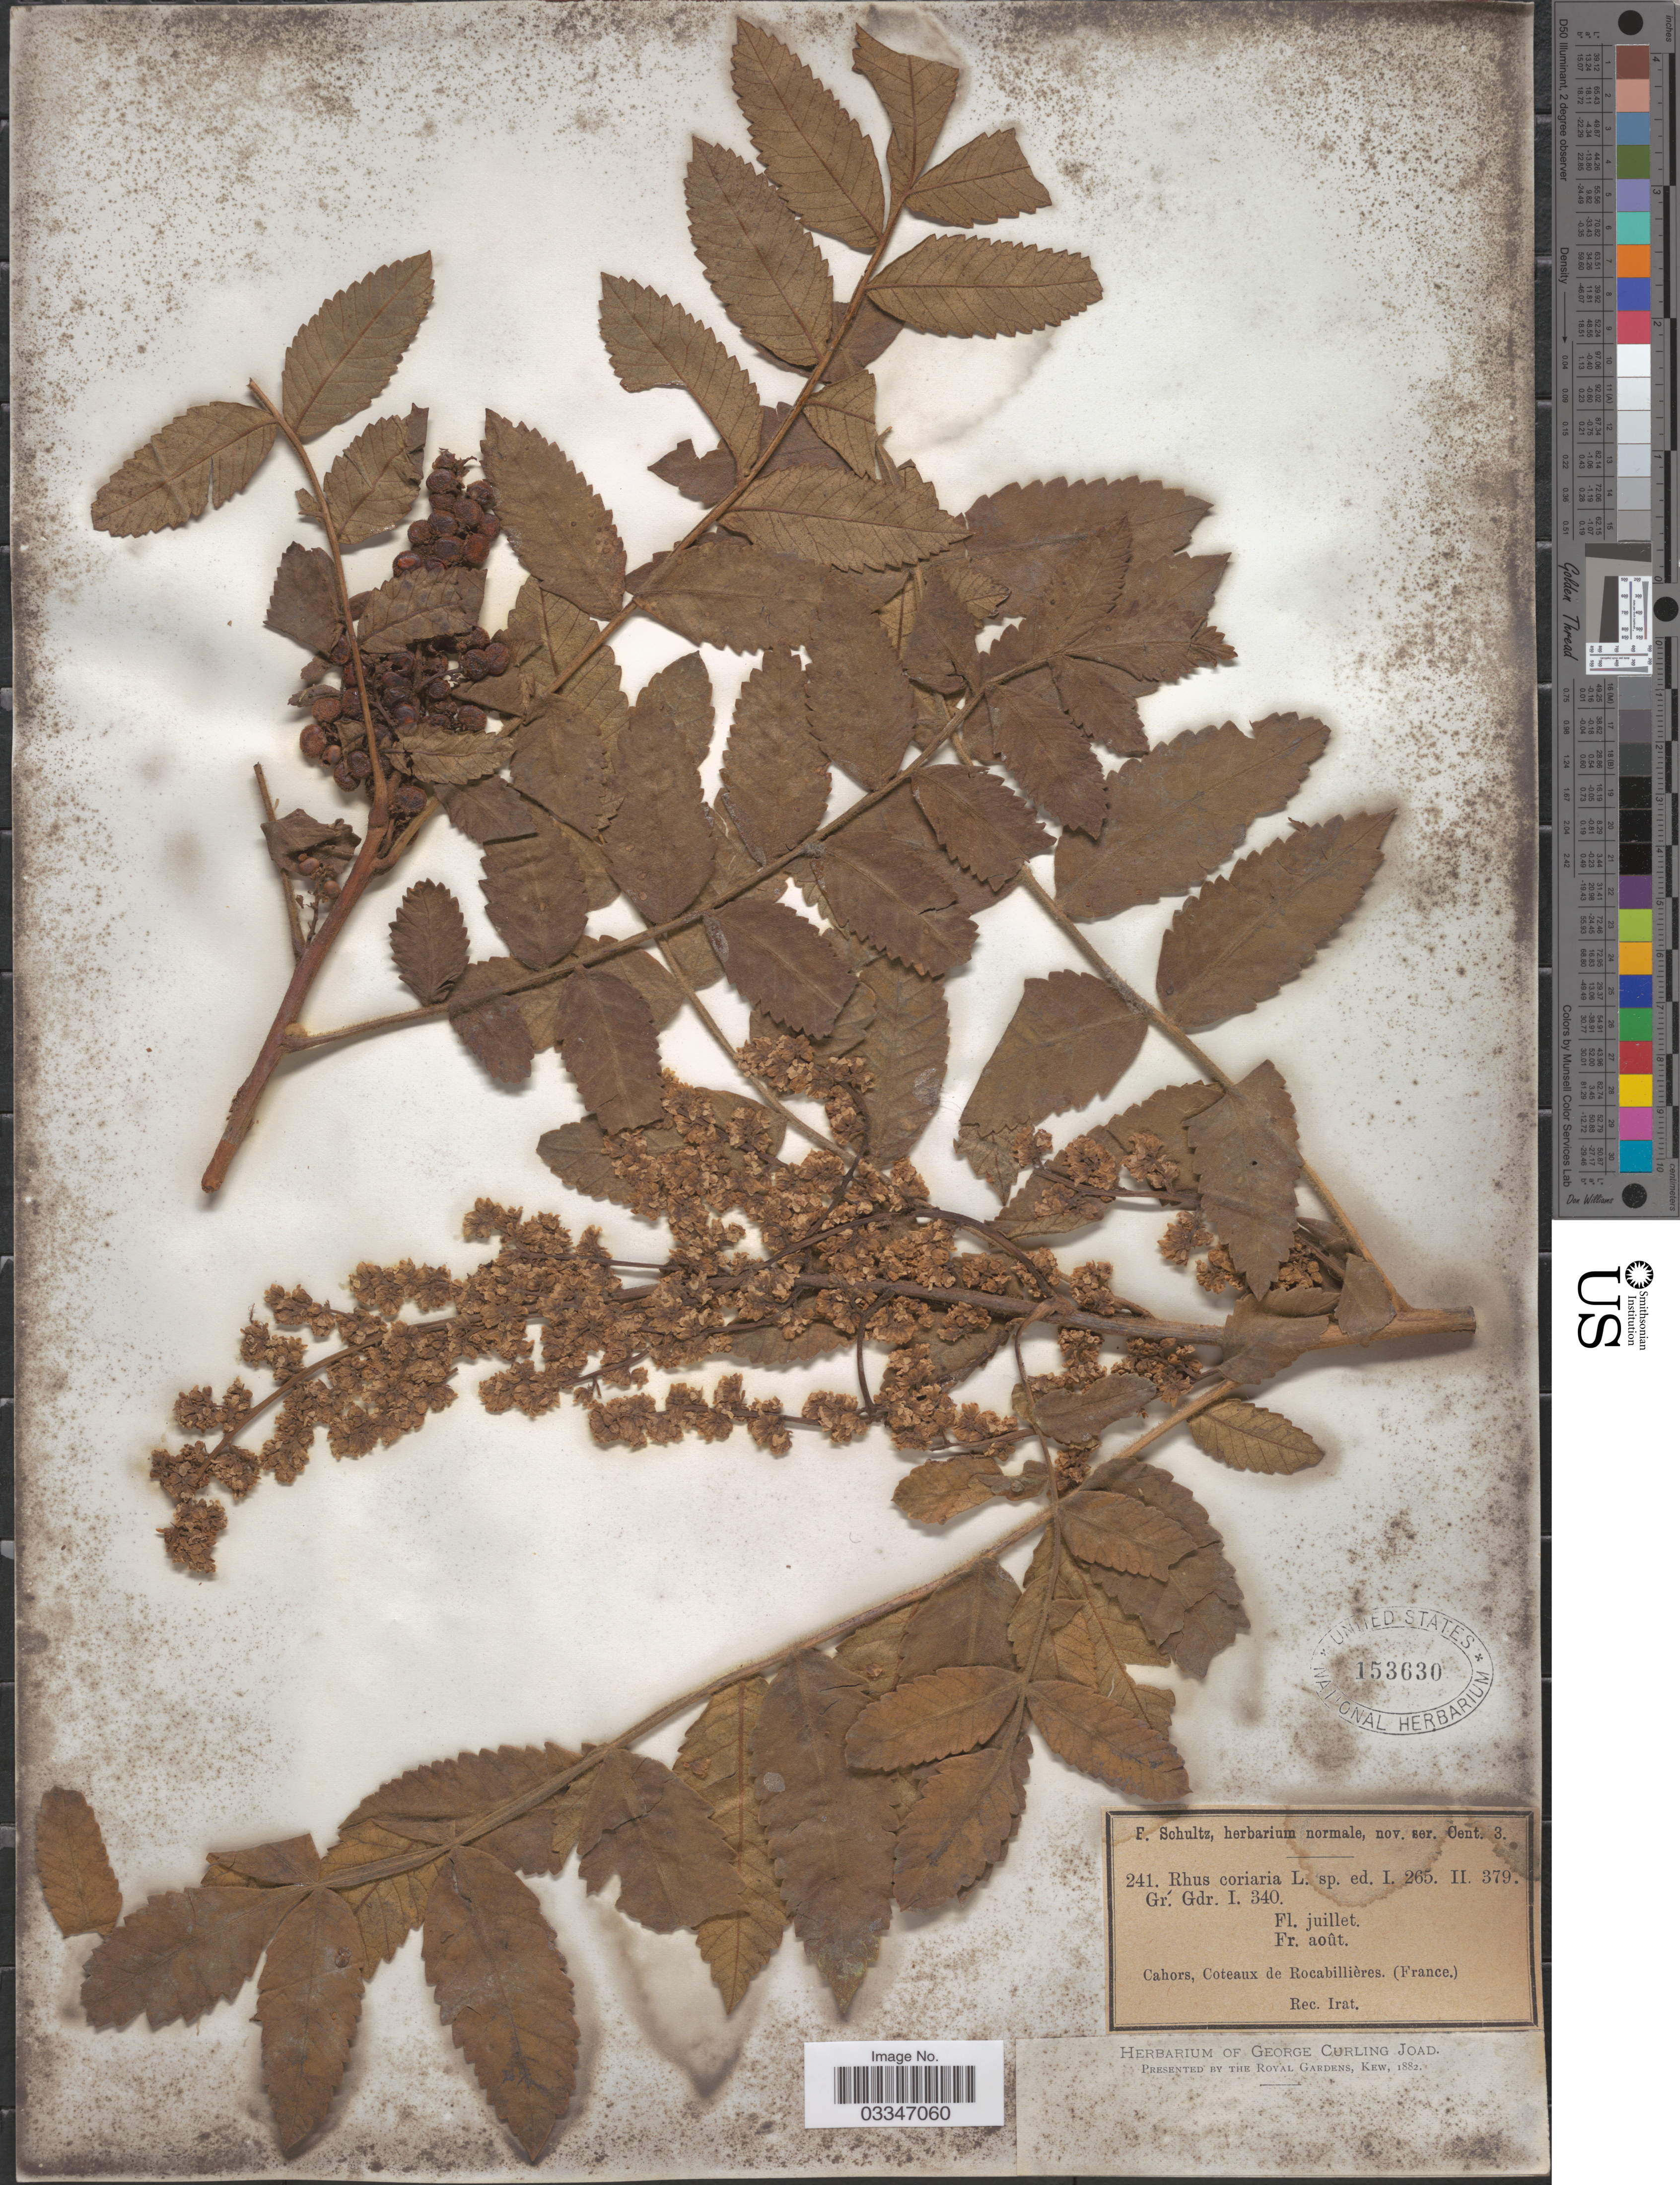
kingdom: Plantae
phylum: Tracheophyta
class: Magnoliopsida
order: Sapindales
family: Anacardiaceae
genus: Rhus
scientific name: Rhus coriaria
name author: L.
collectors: F. Schultz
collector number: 241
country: France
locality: Cahors, Coteaux de Rocabillières.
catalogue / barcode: US 153630